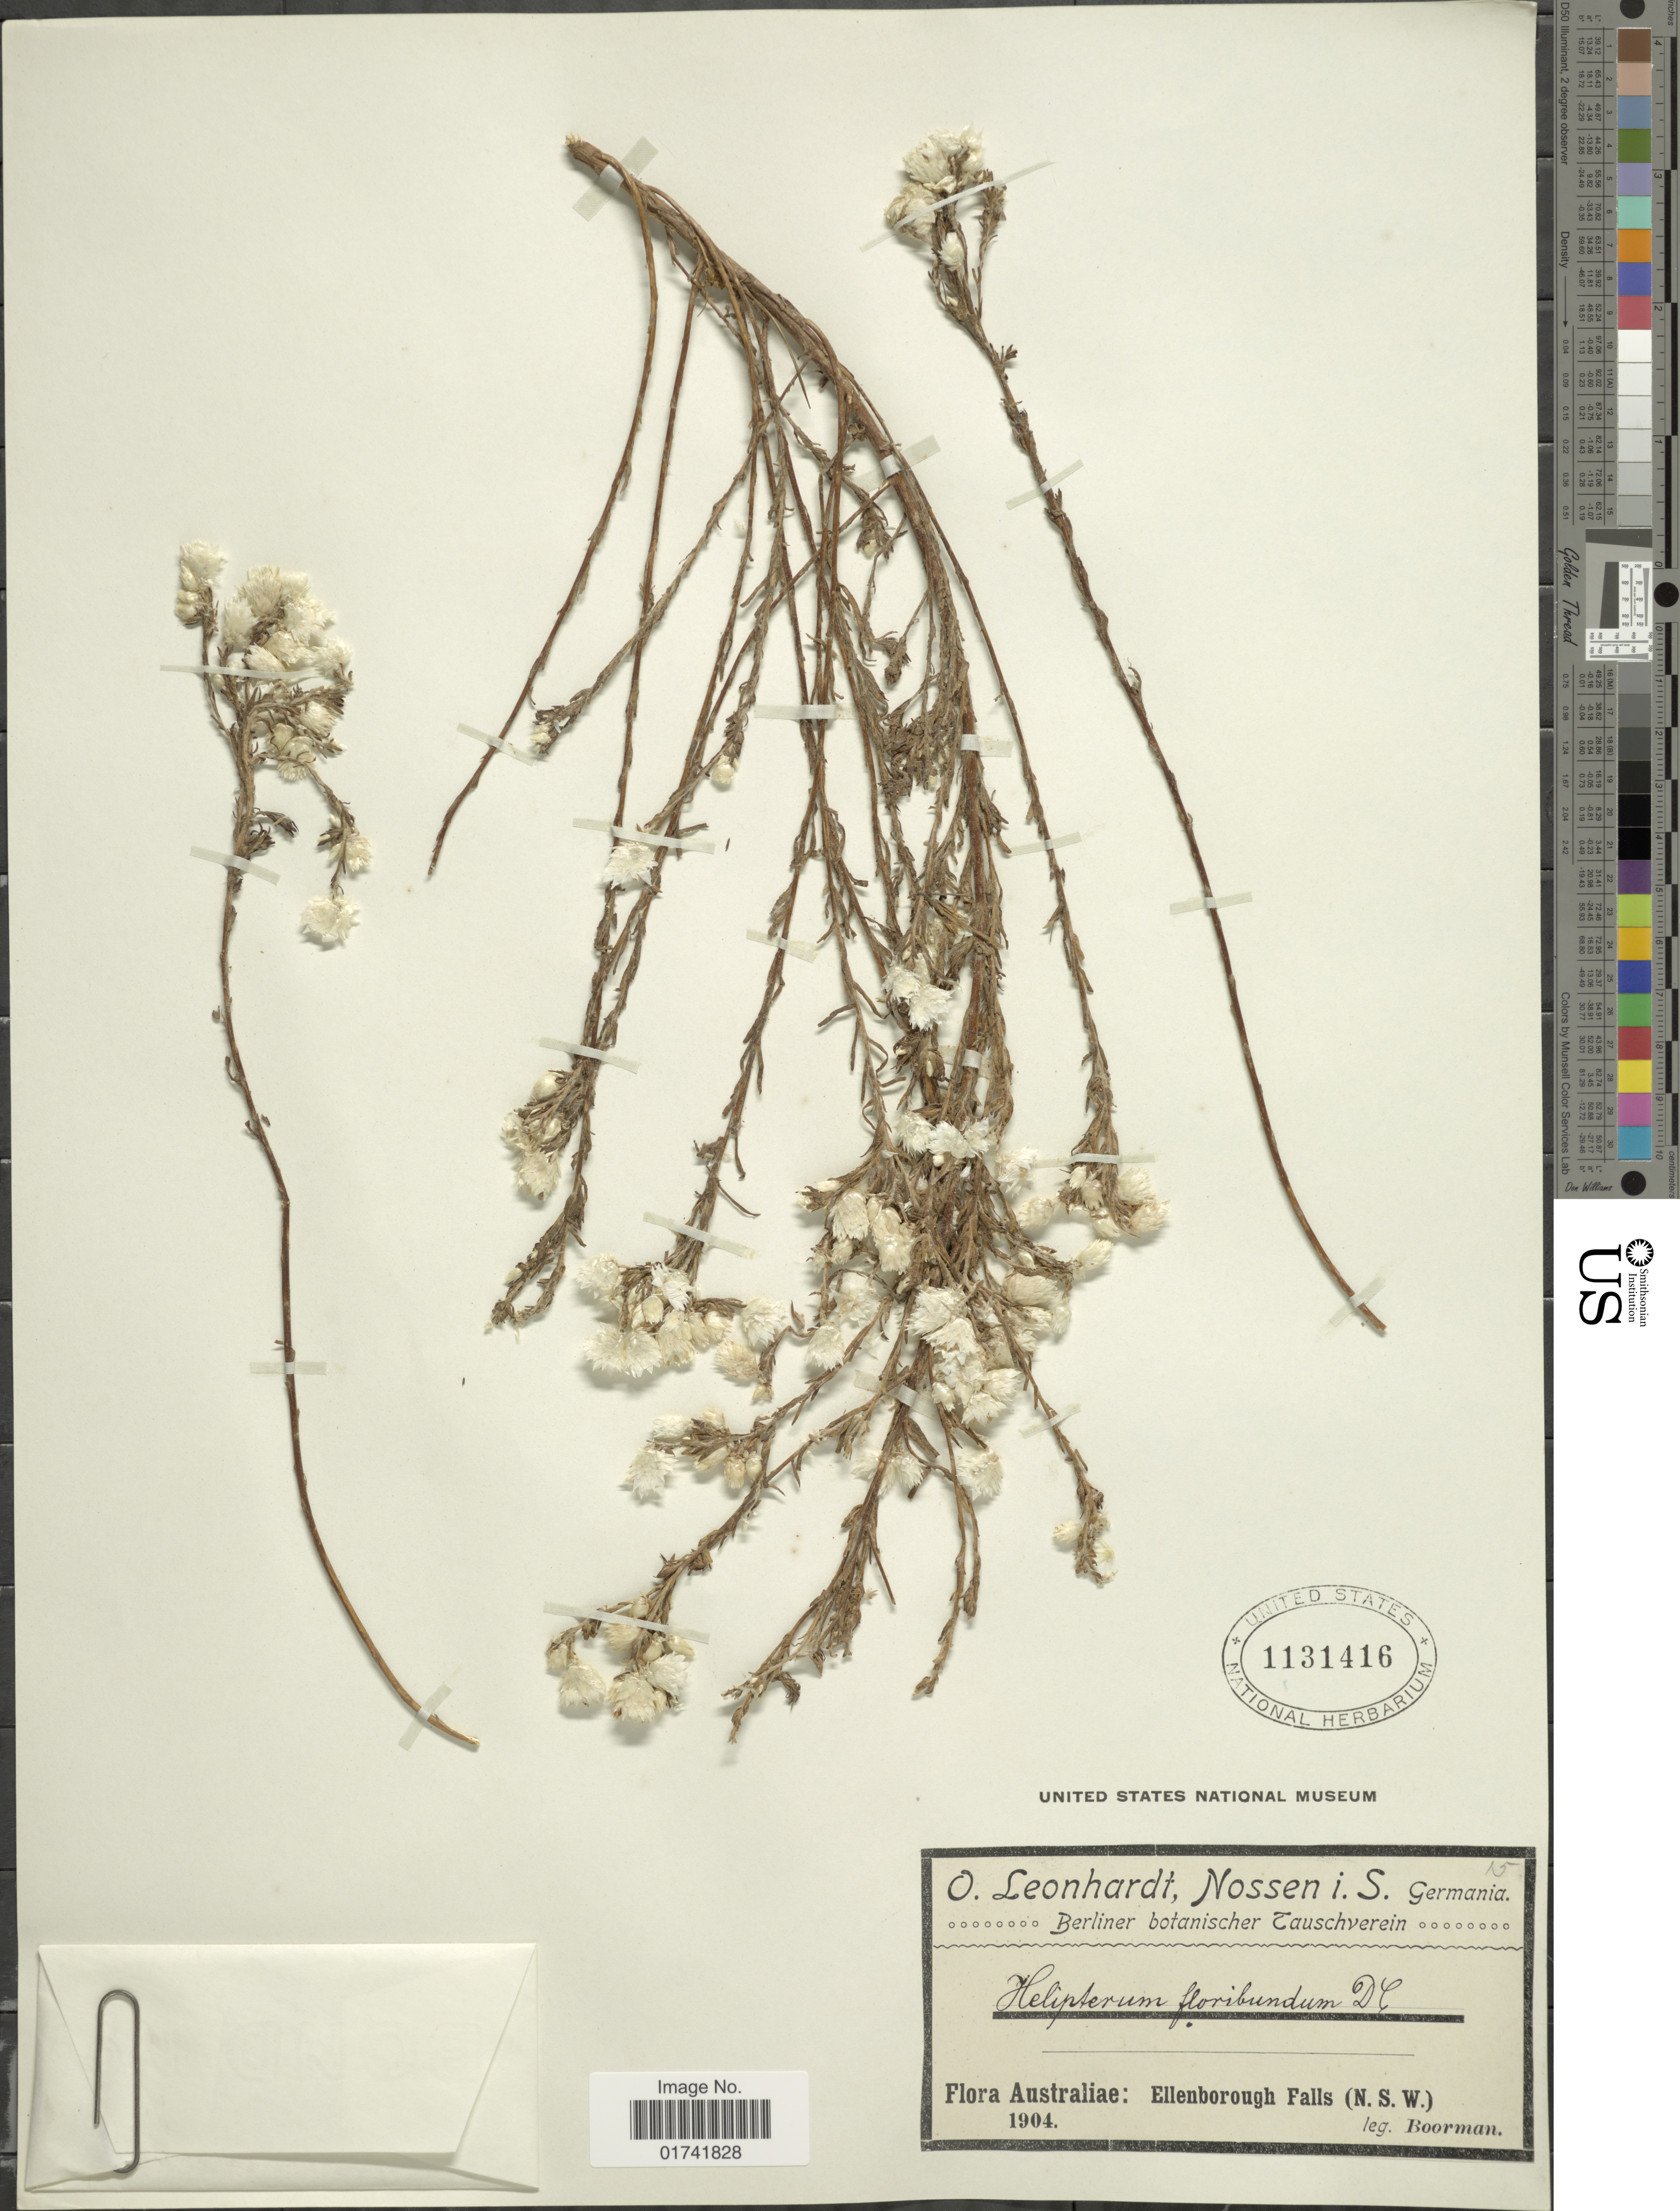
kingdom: Plantae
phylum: Tracheophyta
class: Magnoliopsida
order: Asterales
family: Asteraceae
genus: Rhodanthe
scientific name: Rhodanthe floribunda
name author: (A. Cunn. ex DC.) Paul G. Wilson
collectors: -. Boorman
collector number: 15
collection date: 1904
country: Australia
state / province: New South Wales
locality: Ellenborough Falls.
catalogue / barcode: US 1131416